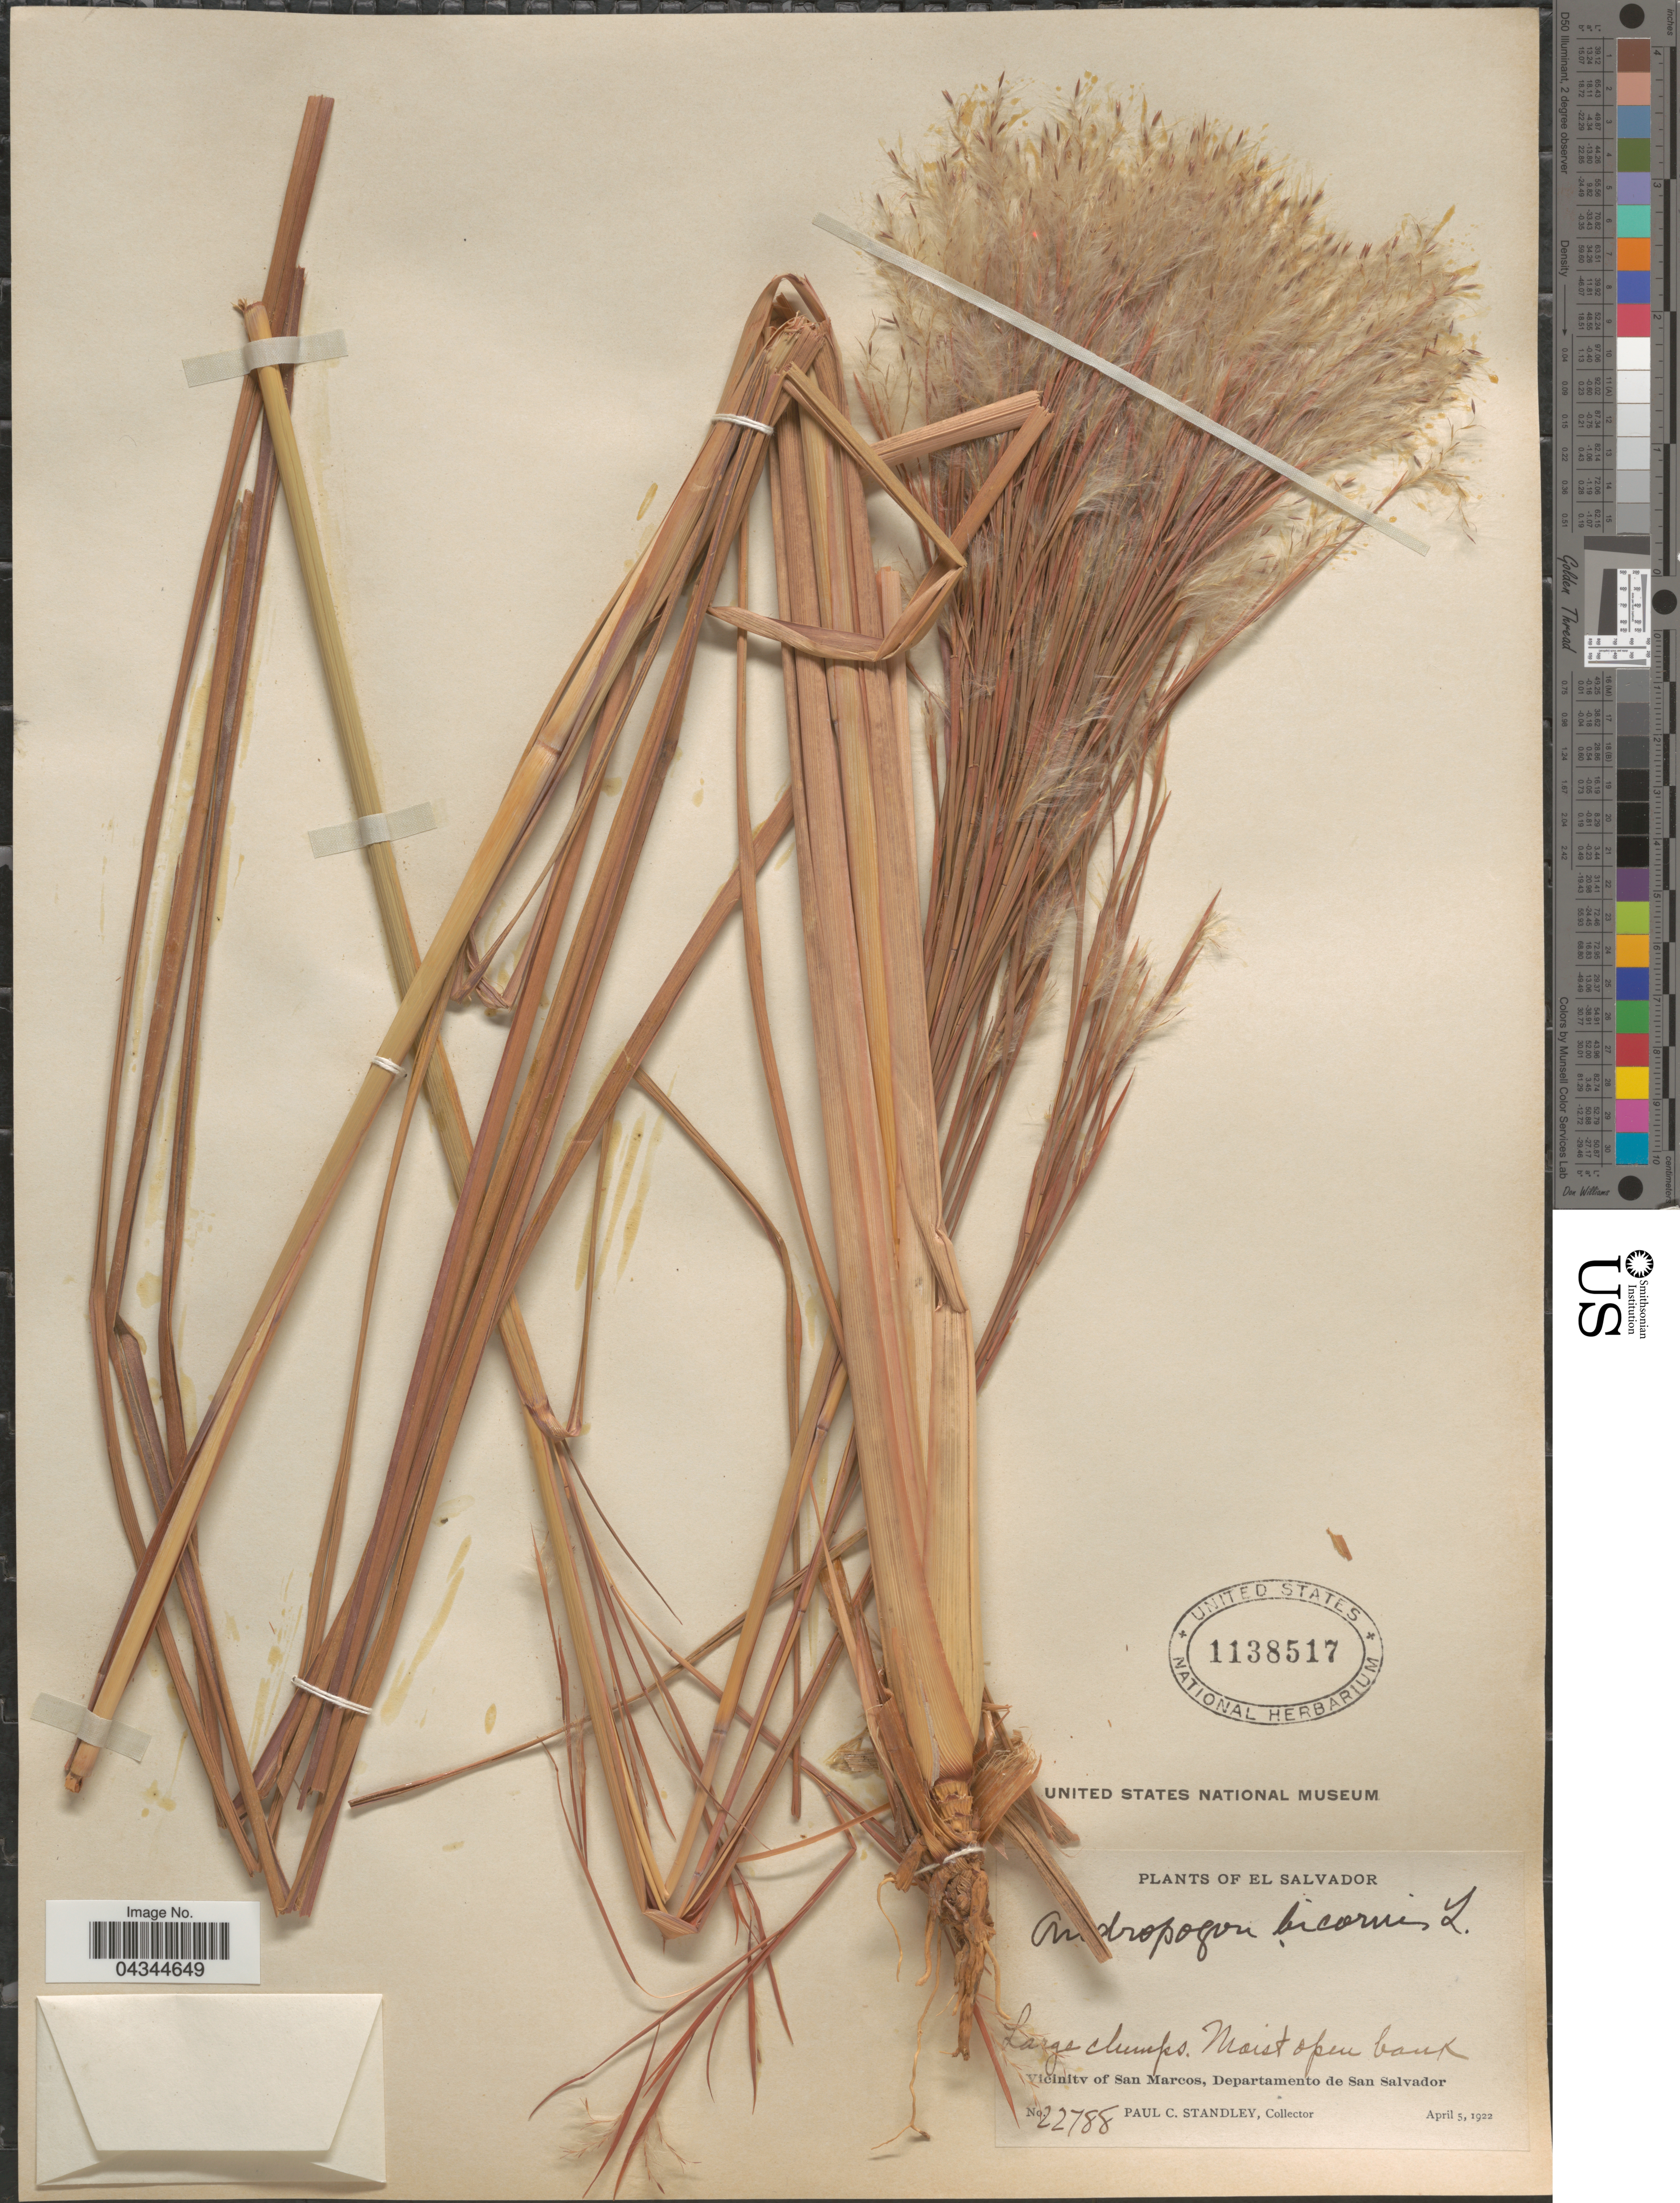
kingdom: Plantae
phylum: Tracheophyta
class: Liliopsida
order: Poales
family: Poaceae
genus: Andropogon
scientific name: Andropogon bicornis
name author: L.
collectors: P. C. Standley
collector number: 22788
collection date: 1922-04-05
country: El Salvador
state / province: San Salvador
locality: Vicinity of San Marcos, Departamento de San Salvador.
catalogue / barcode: US 1138517